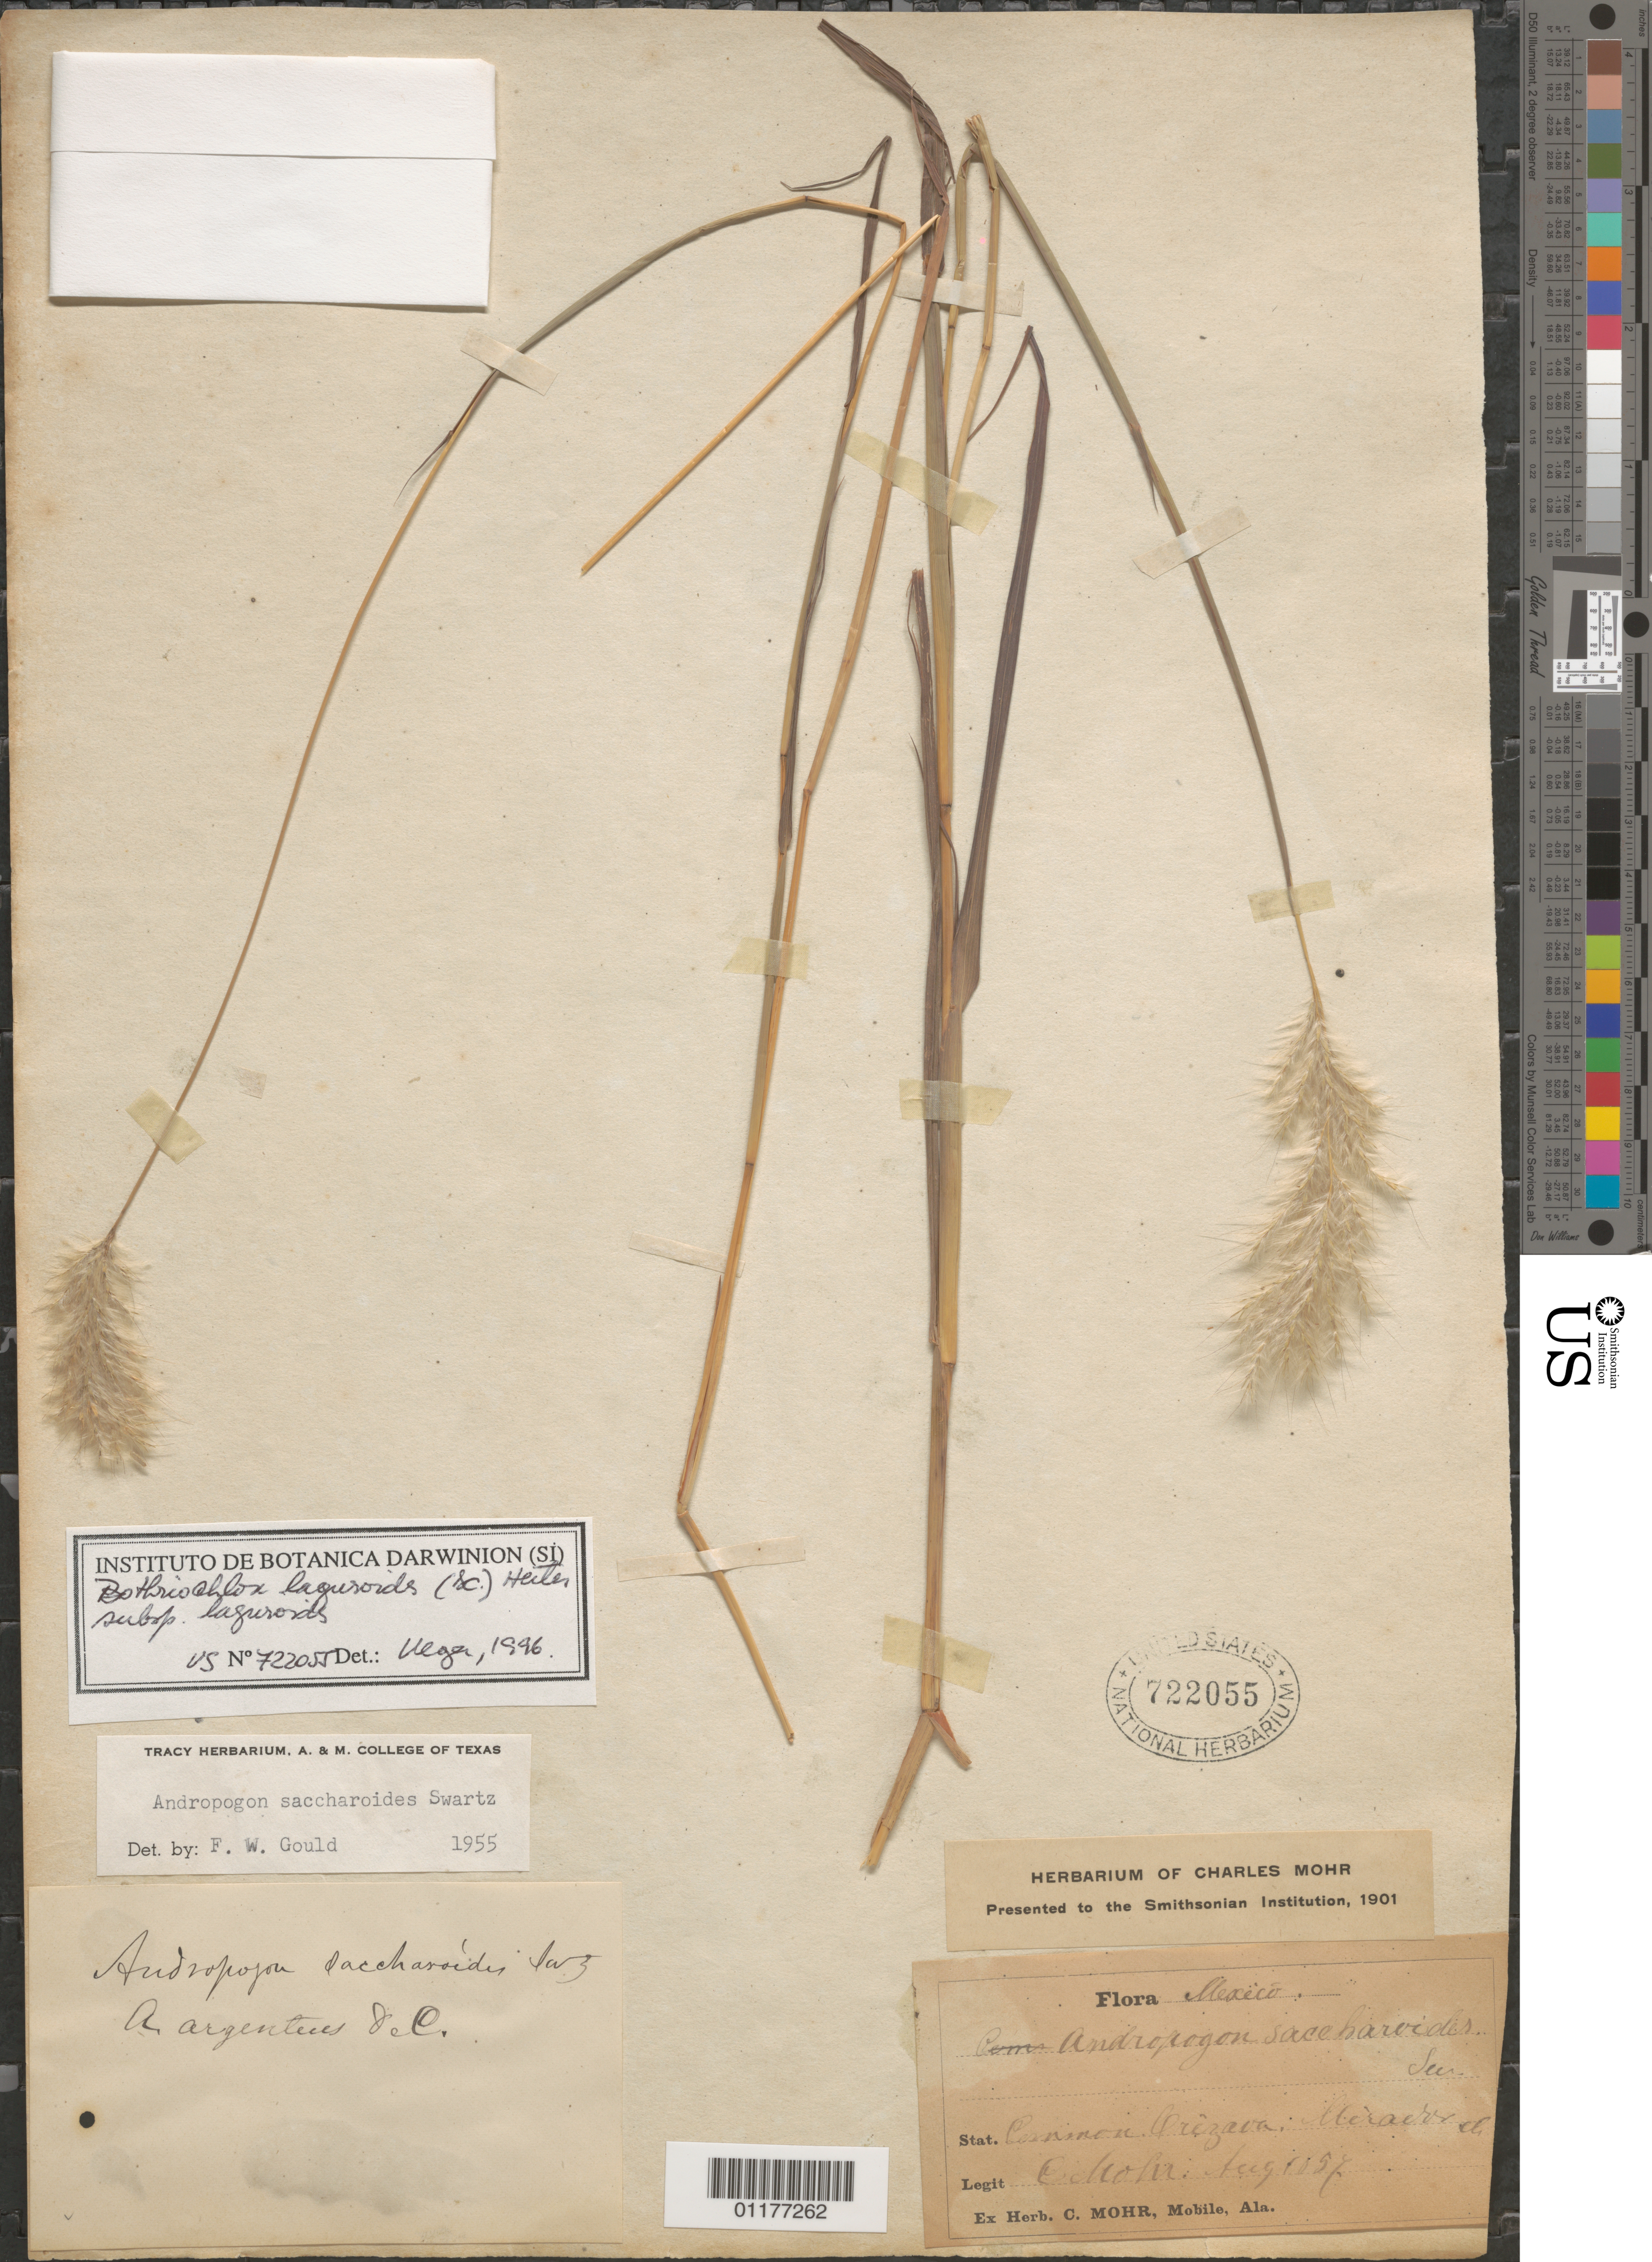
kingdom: Plantae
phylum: Tracheophyta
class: Liliopsida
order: Poales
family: Poaceae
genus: Bothriochloa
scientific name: Bothriochloa laguroides subsp. laguroides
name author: (DC.) Herter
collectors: C. T. Mohr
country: Mexico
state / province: Veracruz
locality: Orizabas. Cesminon, Mirador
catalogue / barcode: US 722055